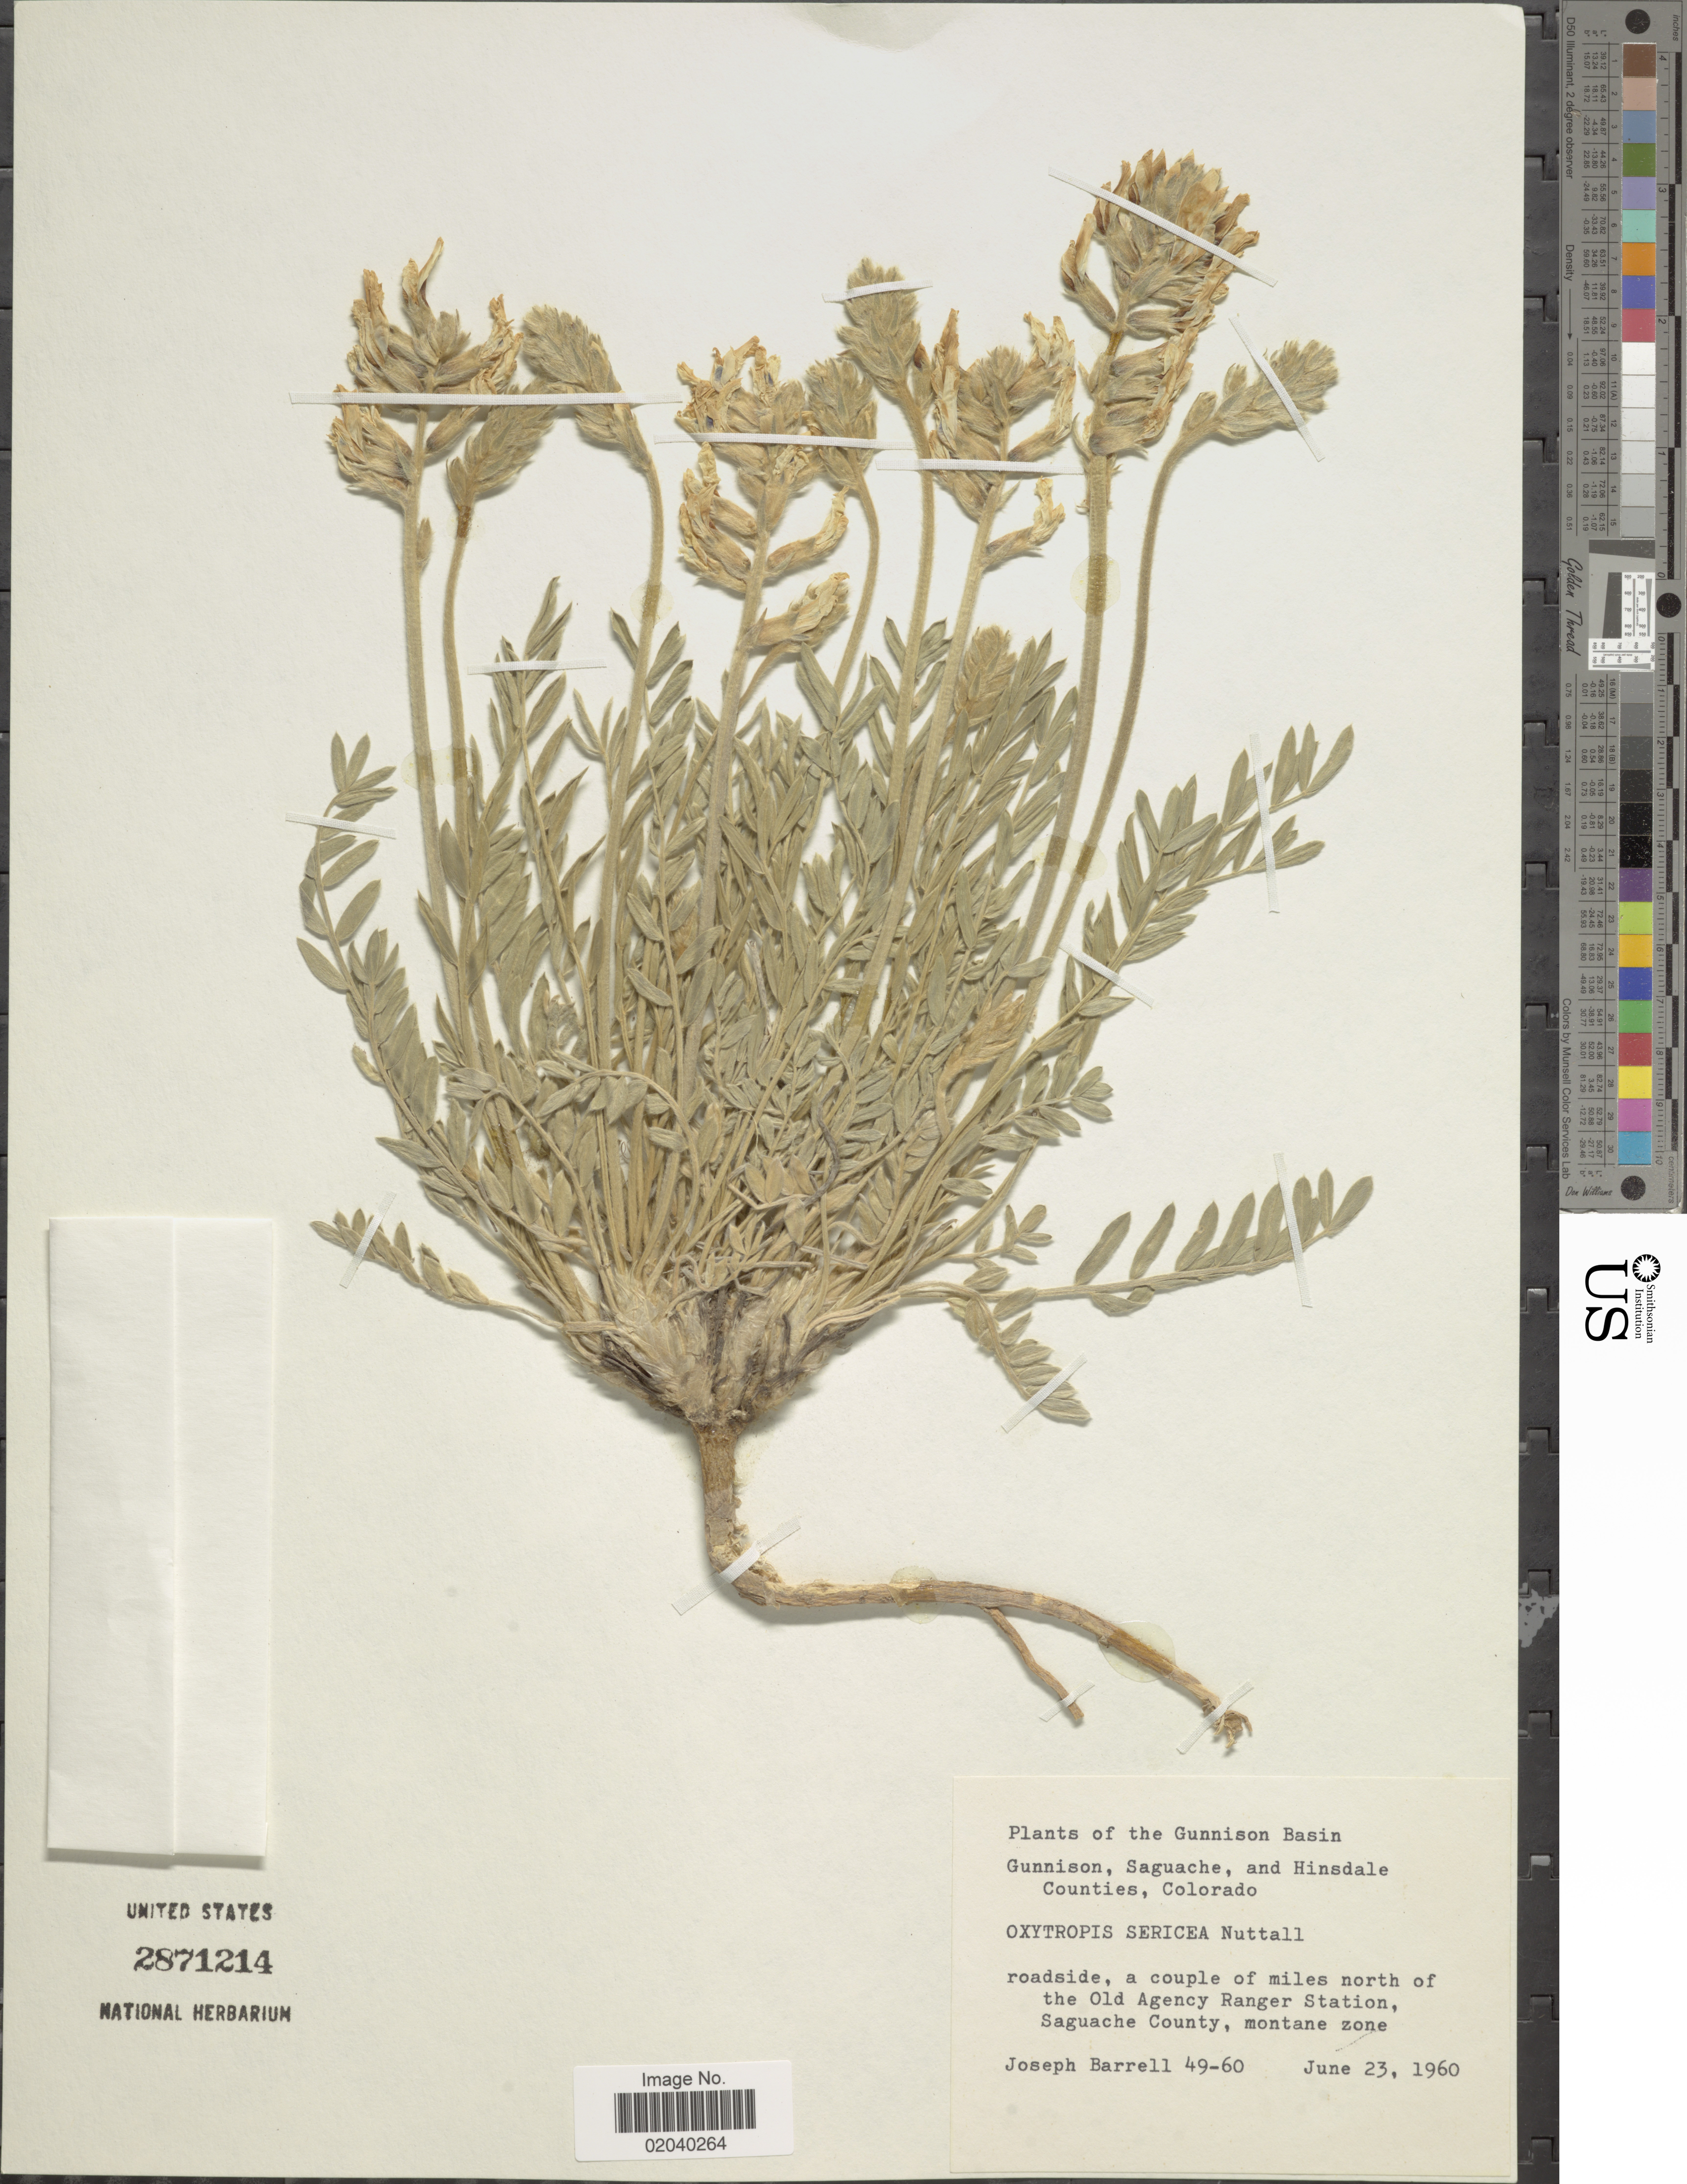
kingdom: Plantae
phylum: Tracheophyta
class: Magnoliopsida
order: Fabales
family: Fabaceae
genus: Oxytropis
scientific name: Oxytropis sericea var. sericea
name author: Nutt.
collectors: J. Barrell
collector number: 49-60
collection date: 1960-06-23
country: United States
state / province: Colorado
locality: The Gunnison Basin Gunnison, Saguache, and Hinsdale Counties, roadside, a couple of miles north of the Old Agency Ranger Station, Saguache County, montane zone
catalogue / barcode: US 2871214